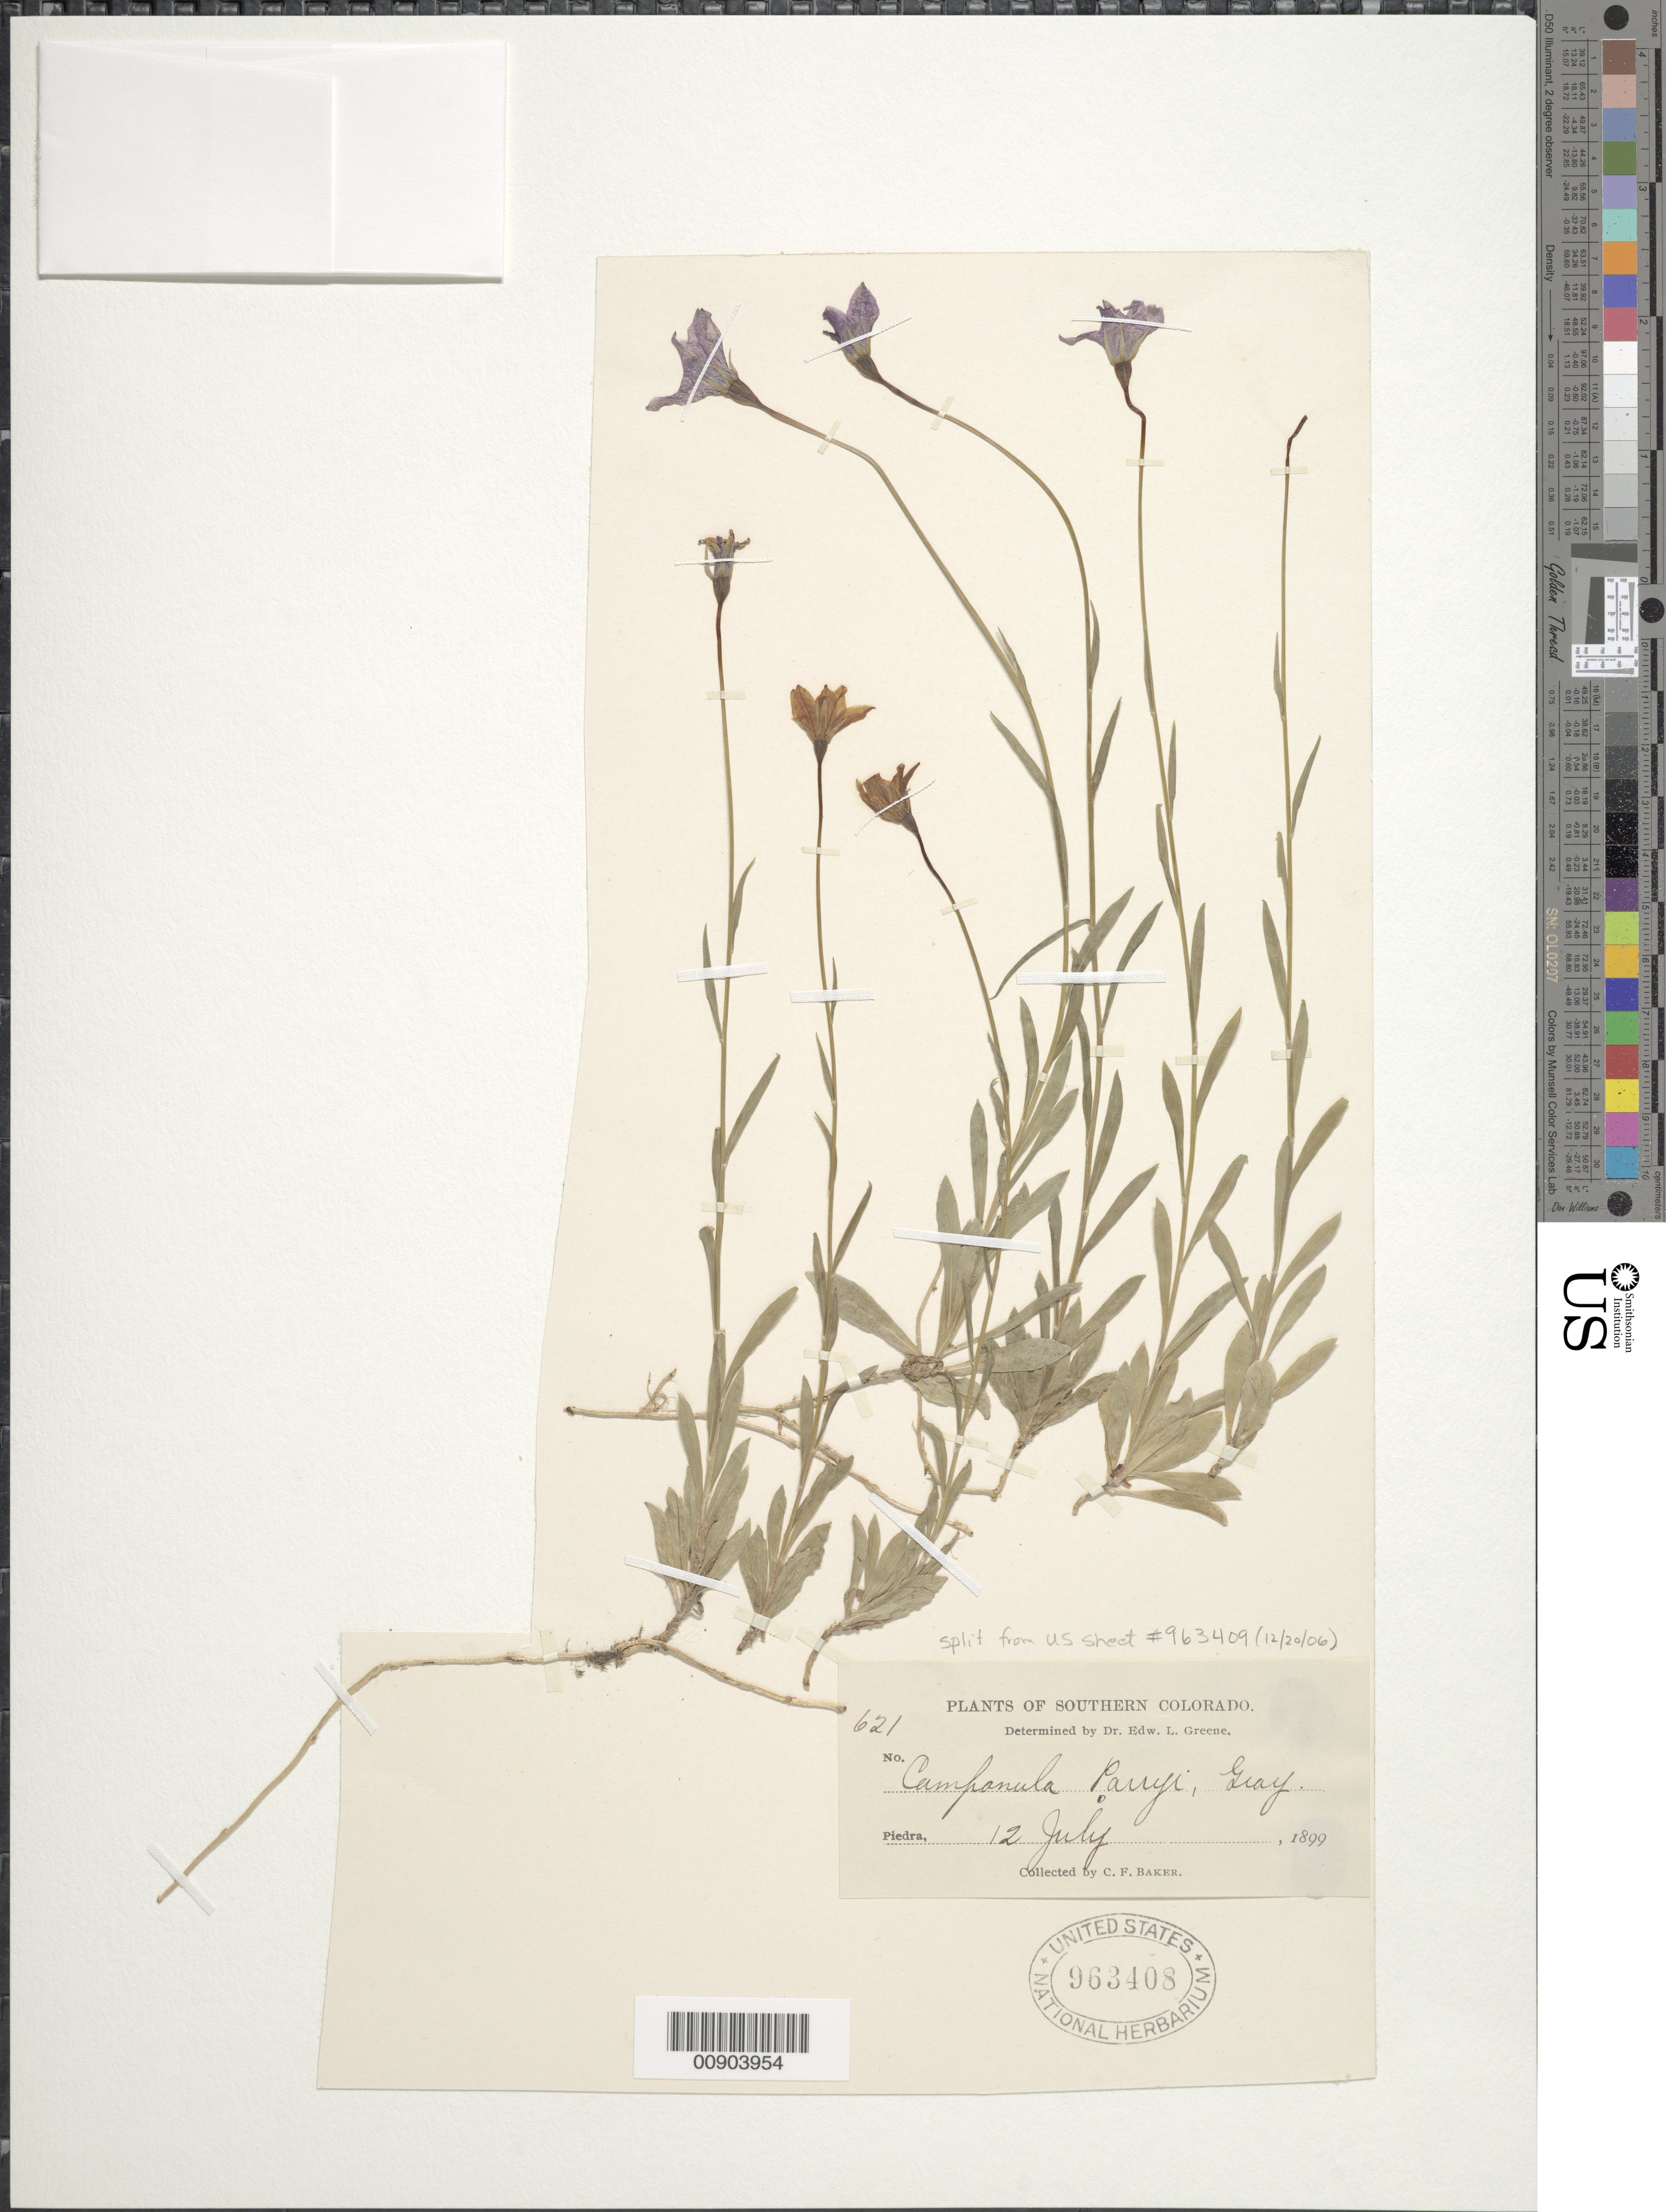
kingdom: Plantae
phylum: Tracheophyta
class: Magnoliopsida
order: Asterales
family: Campanulaceae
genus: Campanula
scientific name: Campanula parryi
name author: A. Gray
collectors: C. F. Baker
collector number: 621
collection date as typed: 12 Jul 1899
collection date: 1899-07-12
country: United States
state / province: Colorado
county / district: Archuleta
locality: Piedra.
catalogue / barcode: US 963408